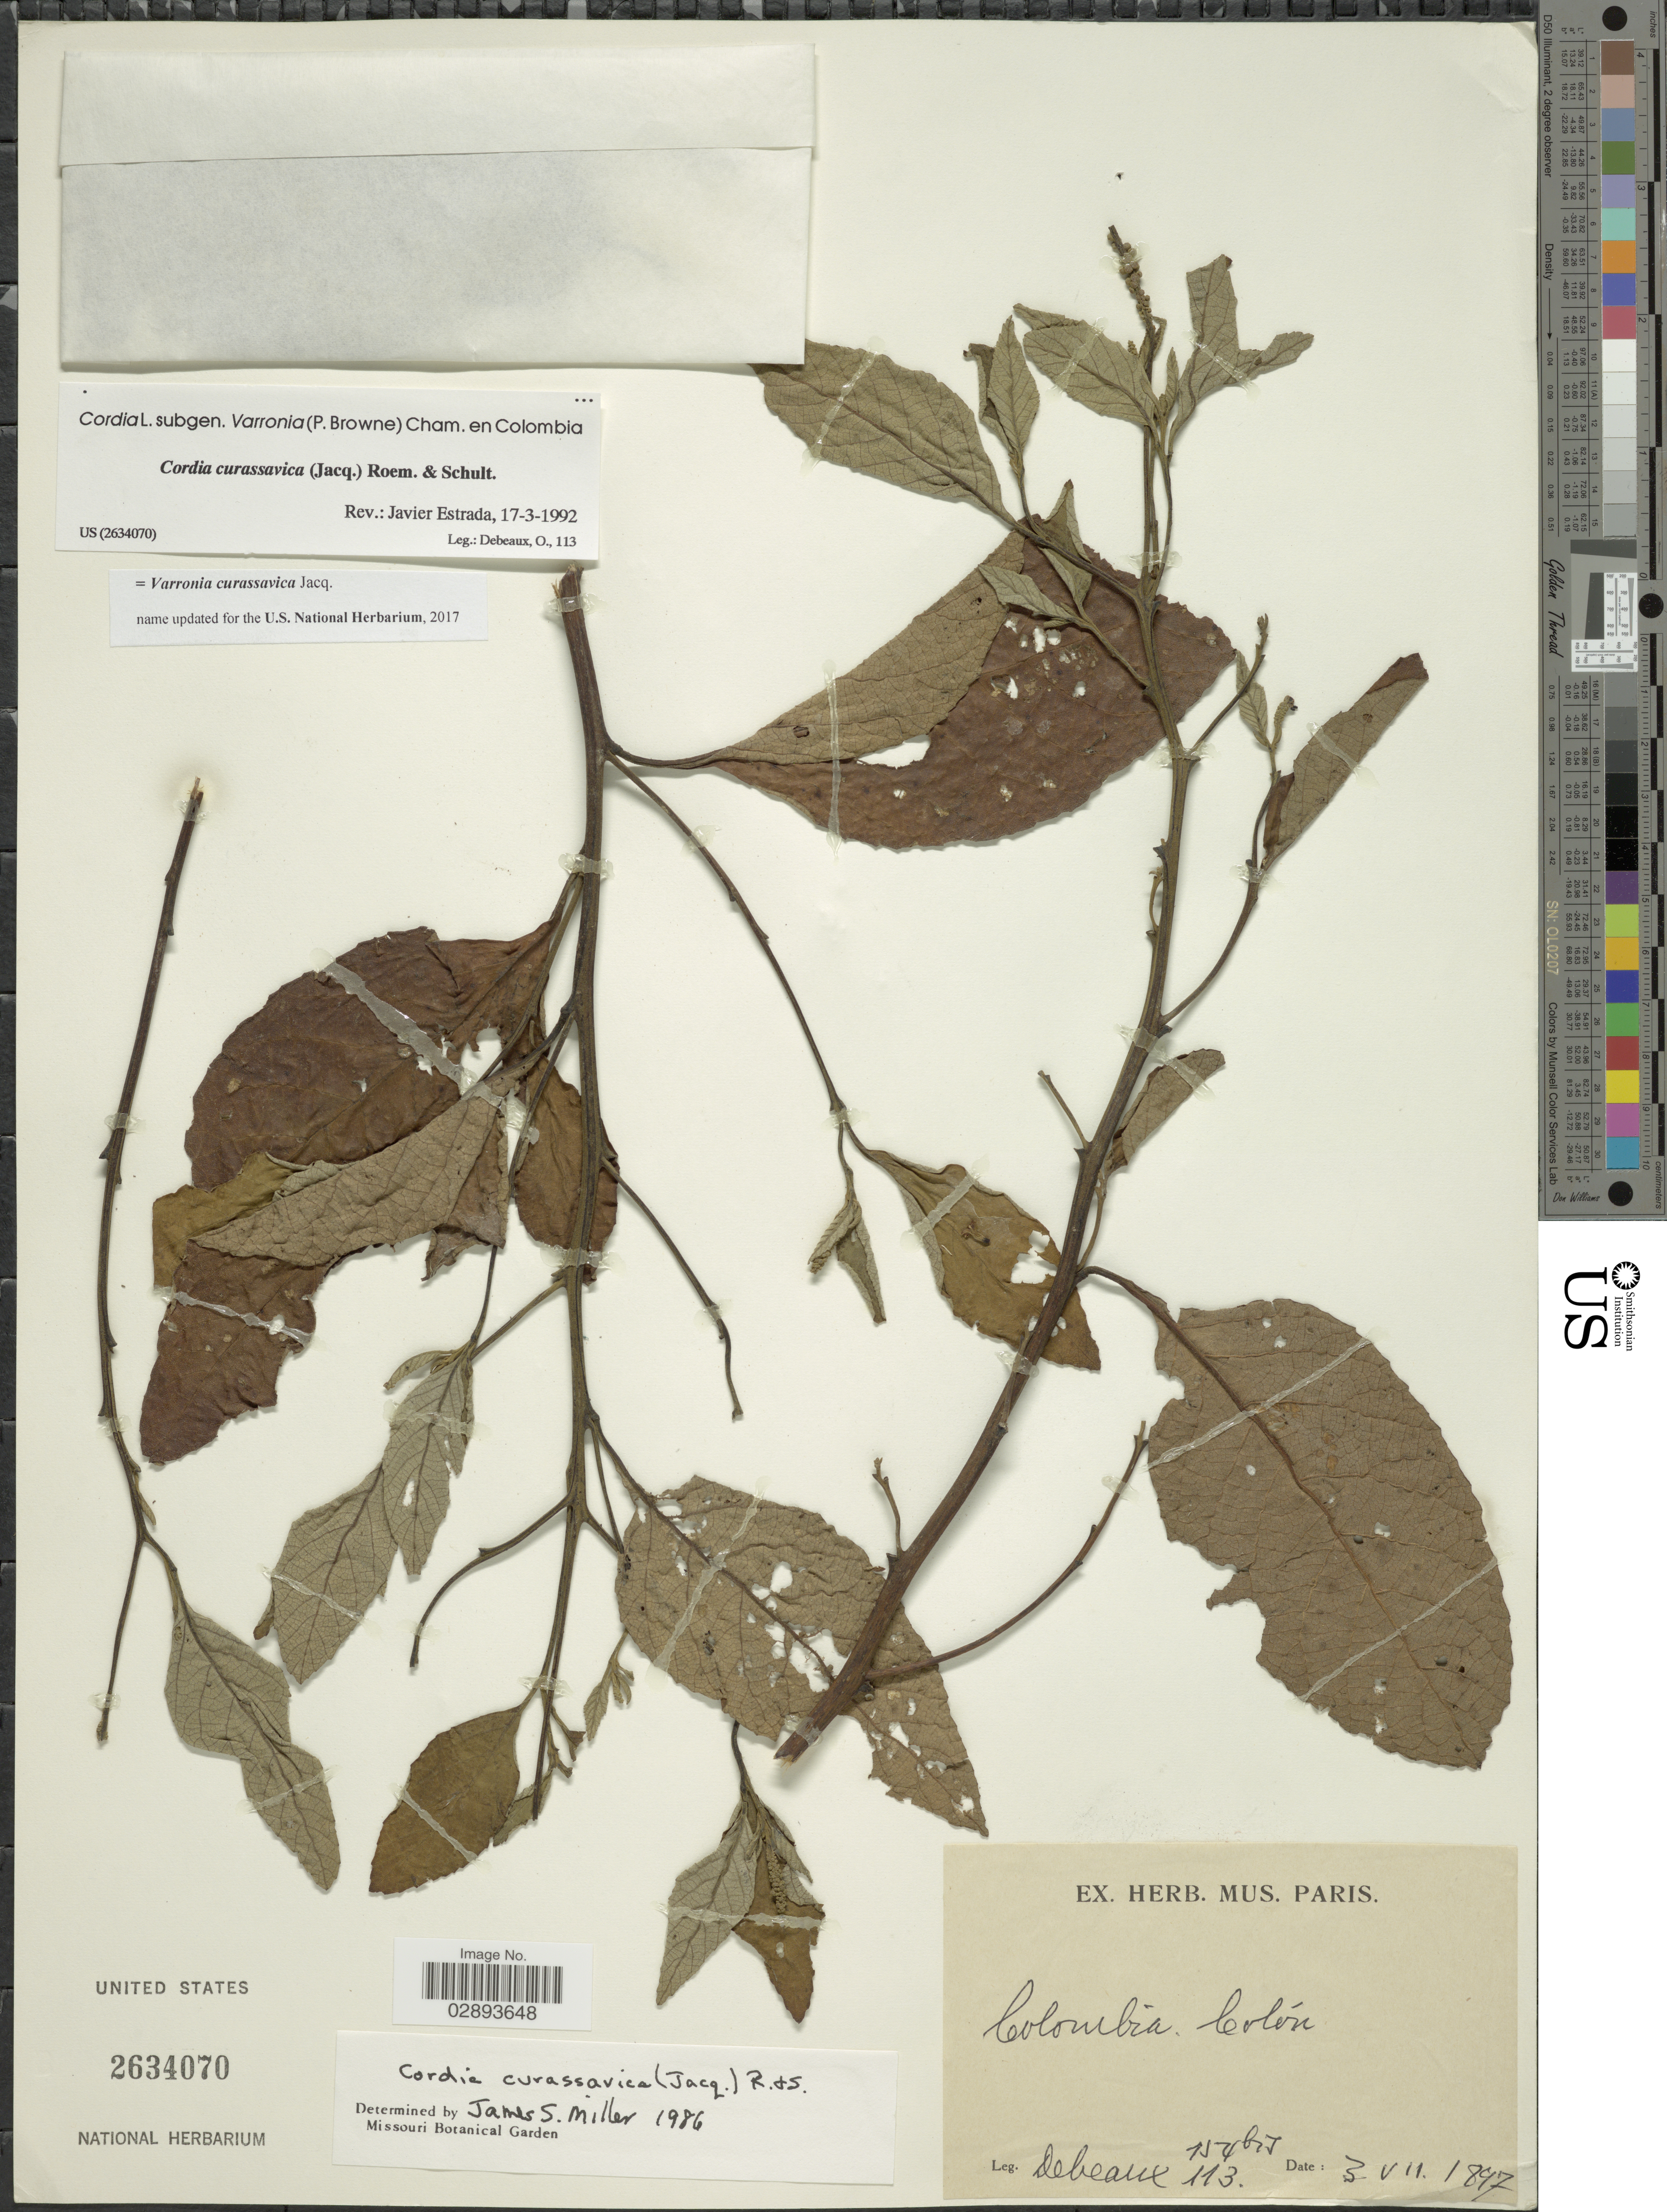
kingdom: Plantae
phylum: Tracheophyta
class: Magnoliopsida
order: Boraginales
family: Cordiaceae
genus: Varronia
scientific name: Varronia curassavica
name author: Jacq.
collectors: -. Debeaux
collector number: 113/154bis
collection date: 1847-07-03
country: Colombia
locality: Colón.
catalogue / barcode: US 2634070